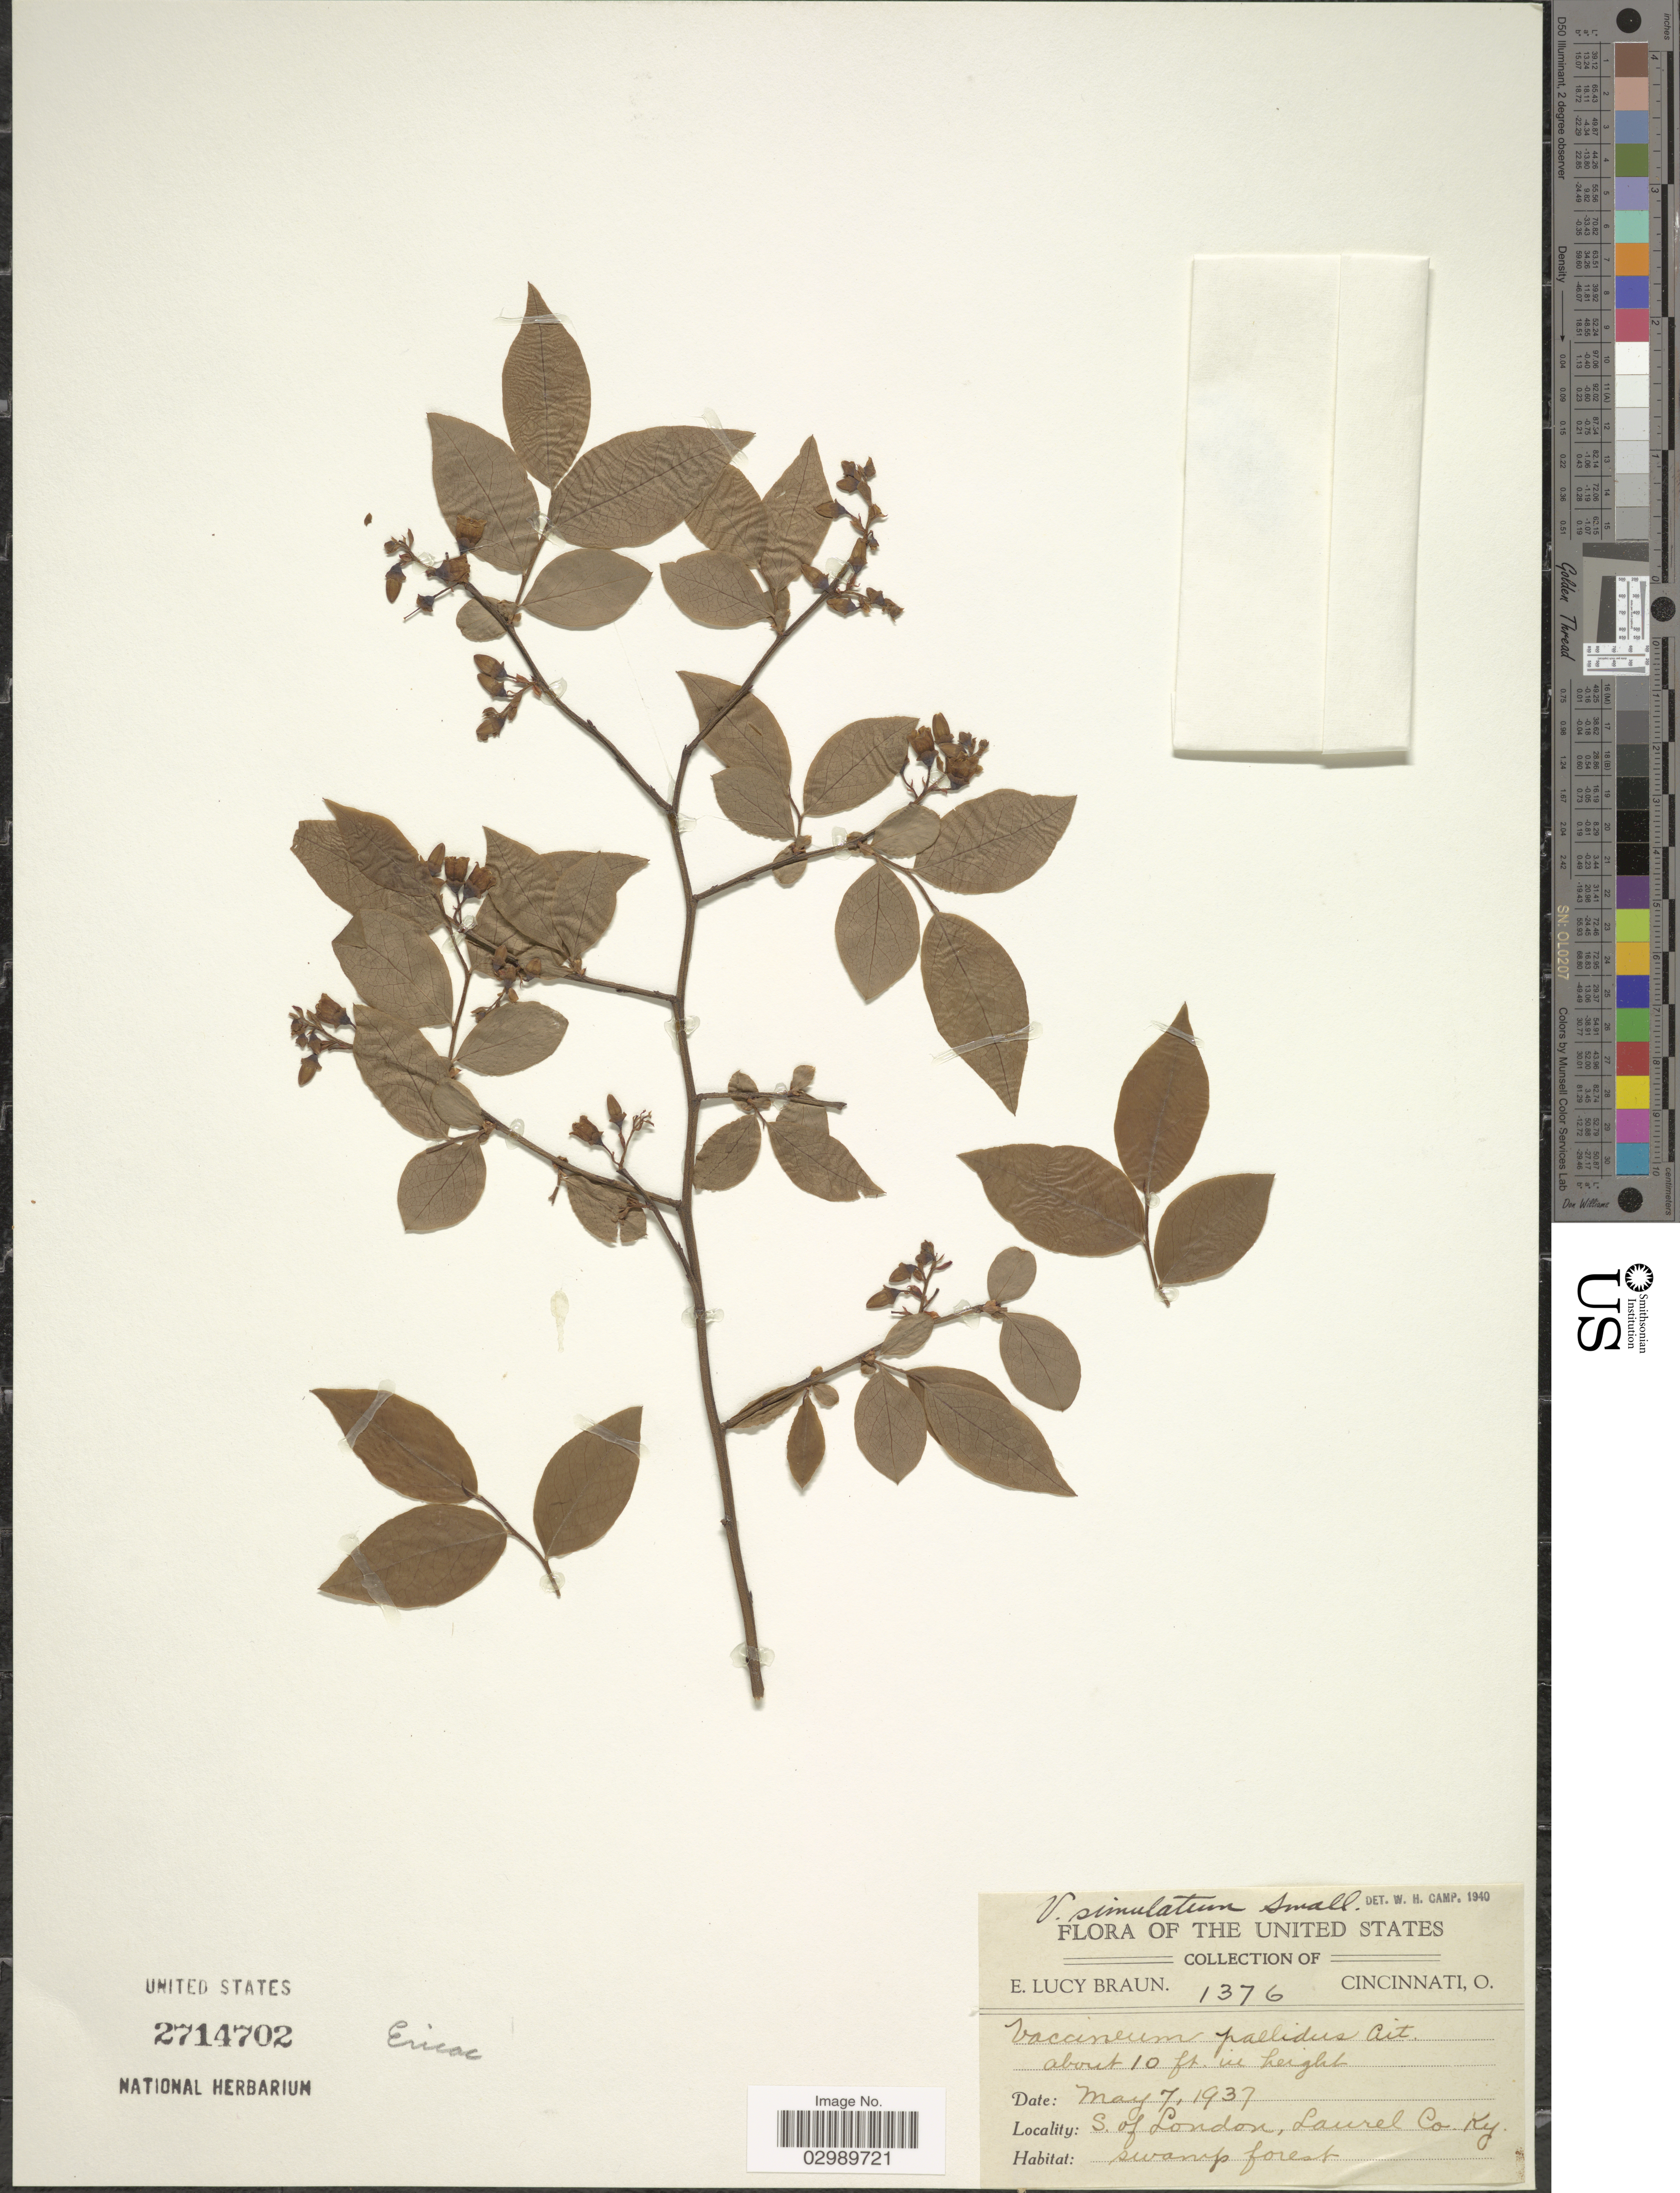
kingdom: Plantae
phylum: Tracheophyta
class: Magnoliopsida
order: Ericales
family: Ericaceae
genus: Vaccinium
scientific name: Vaccinium simulatum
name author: Small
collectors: E. L. Braun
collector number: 1376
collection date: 1937-05-07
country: United States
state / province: Kentucky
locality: S. of London, Laurel Co. Ky.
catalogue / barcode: US 2714702